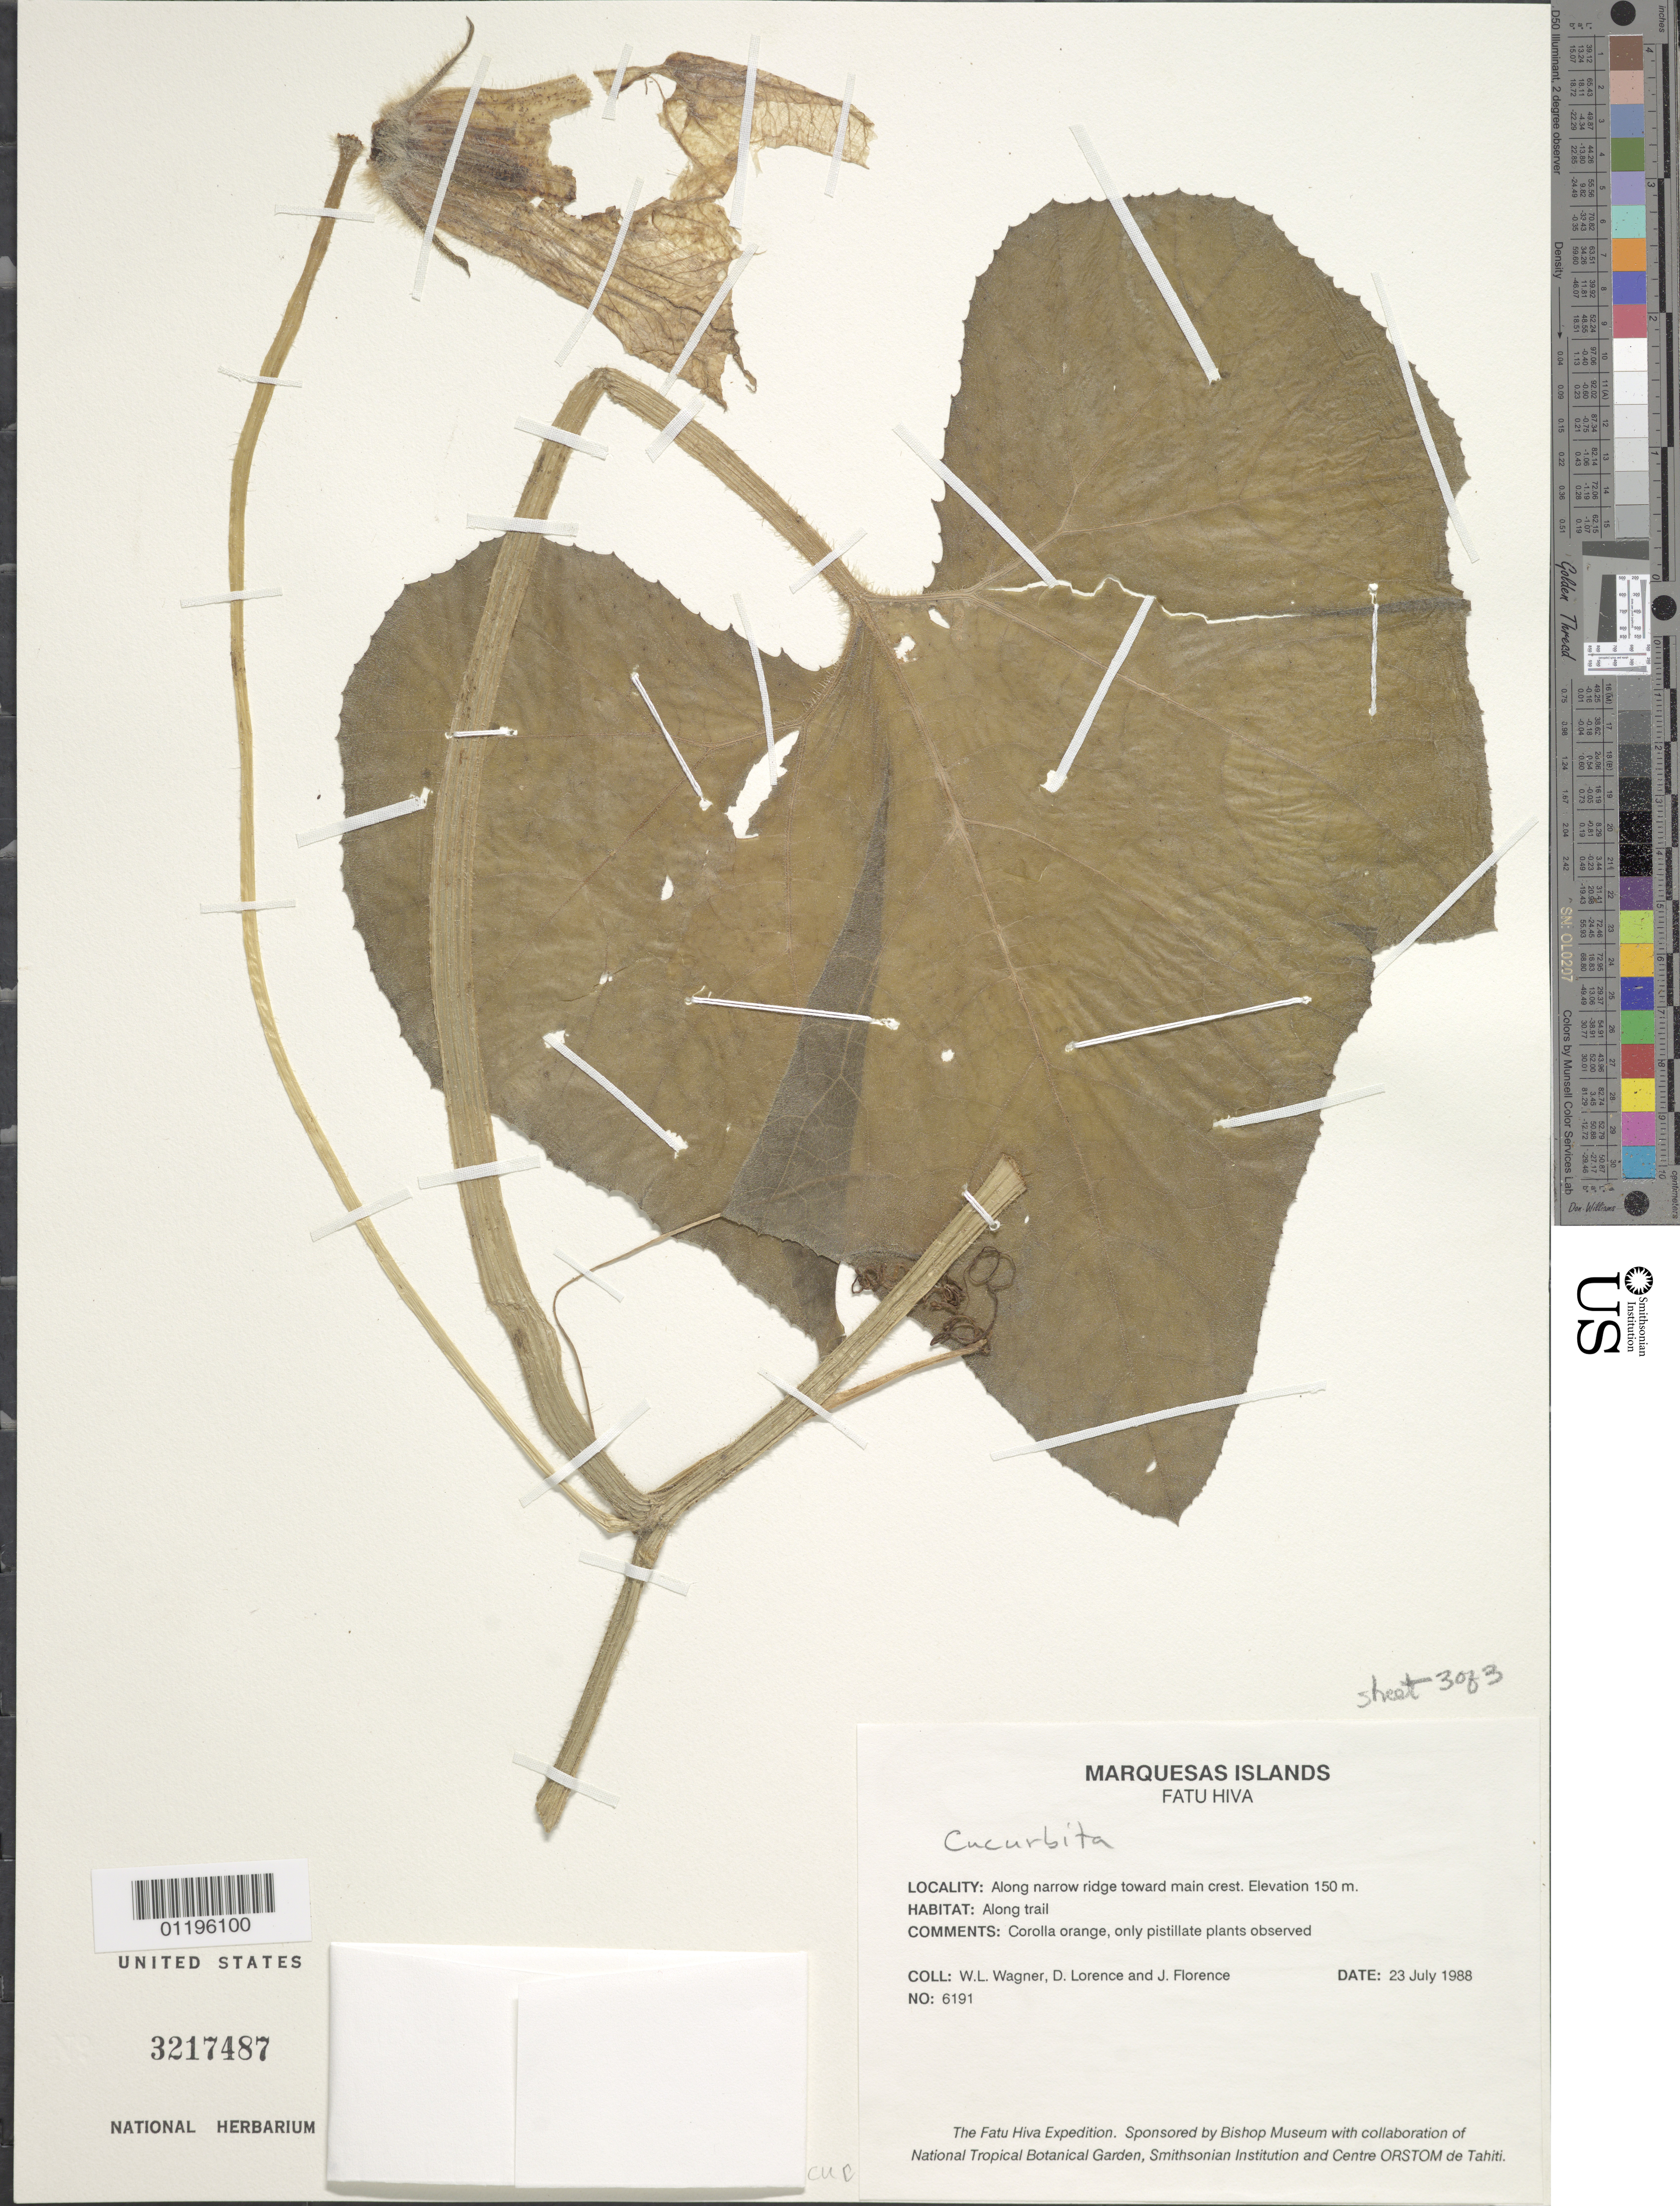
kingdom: Plantae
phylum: Tracheophyta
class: Magnoliopsida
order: Cucurbitales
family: Cucurbitaceae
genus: Cucurbita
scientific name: Cucurbita sp.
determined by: Wagner, W. L., (BOT), Smithsonian Institution - National Museum of Natural History (UNITED STATES)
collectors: W. L. Wagner, D. Lorence & J. Florence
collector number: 6191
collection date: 1988-07-23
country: French Polynesia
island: Fatu Hiva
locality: along narrow ridge toward main crest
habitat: Along trail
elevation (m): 150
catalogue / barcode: US 3217487